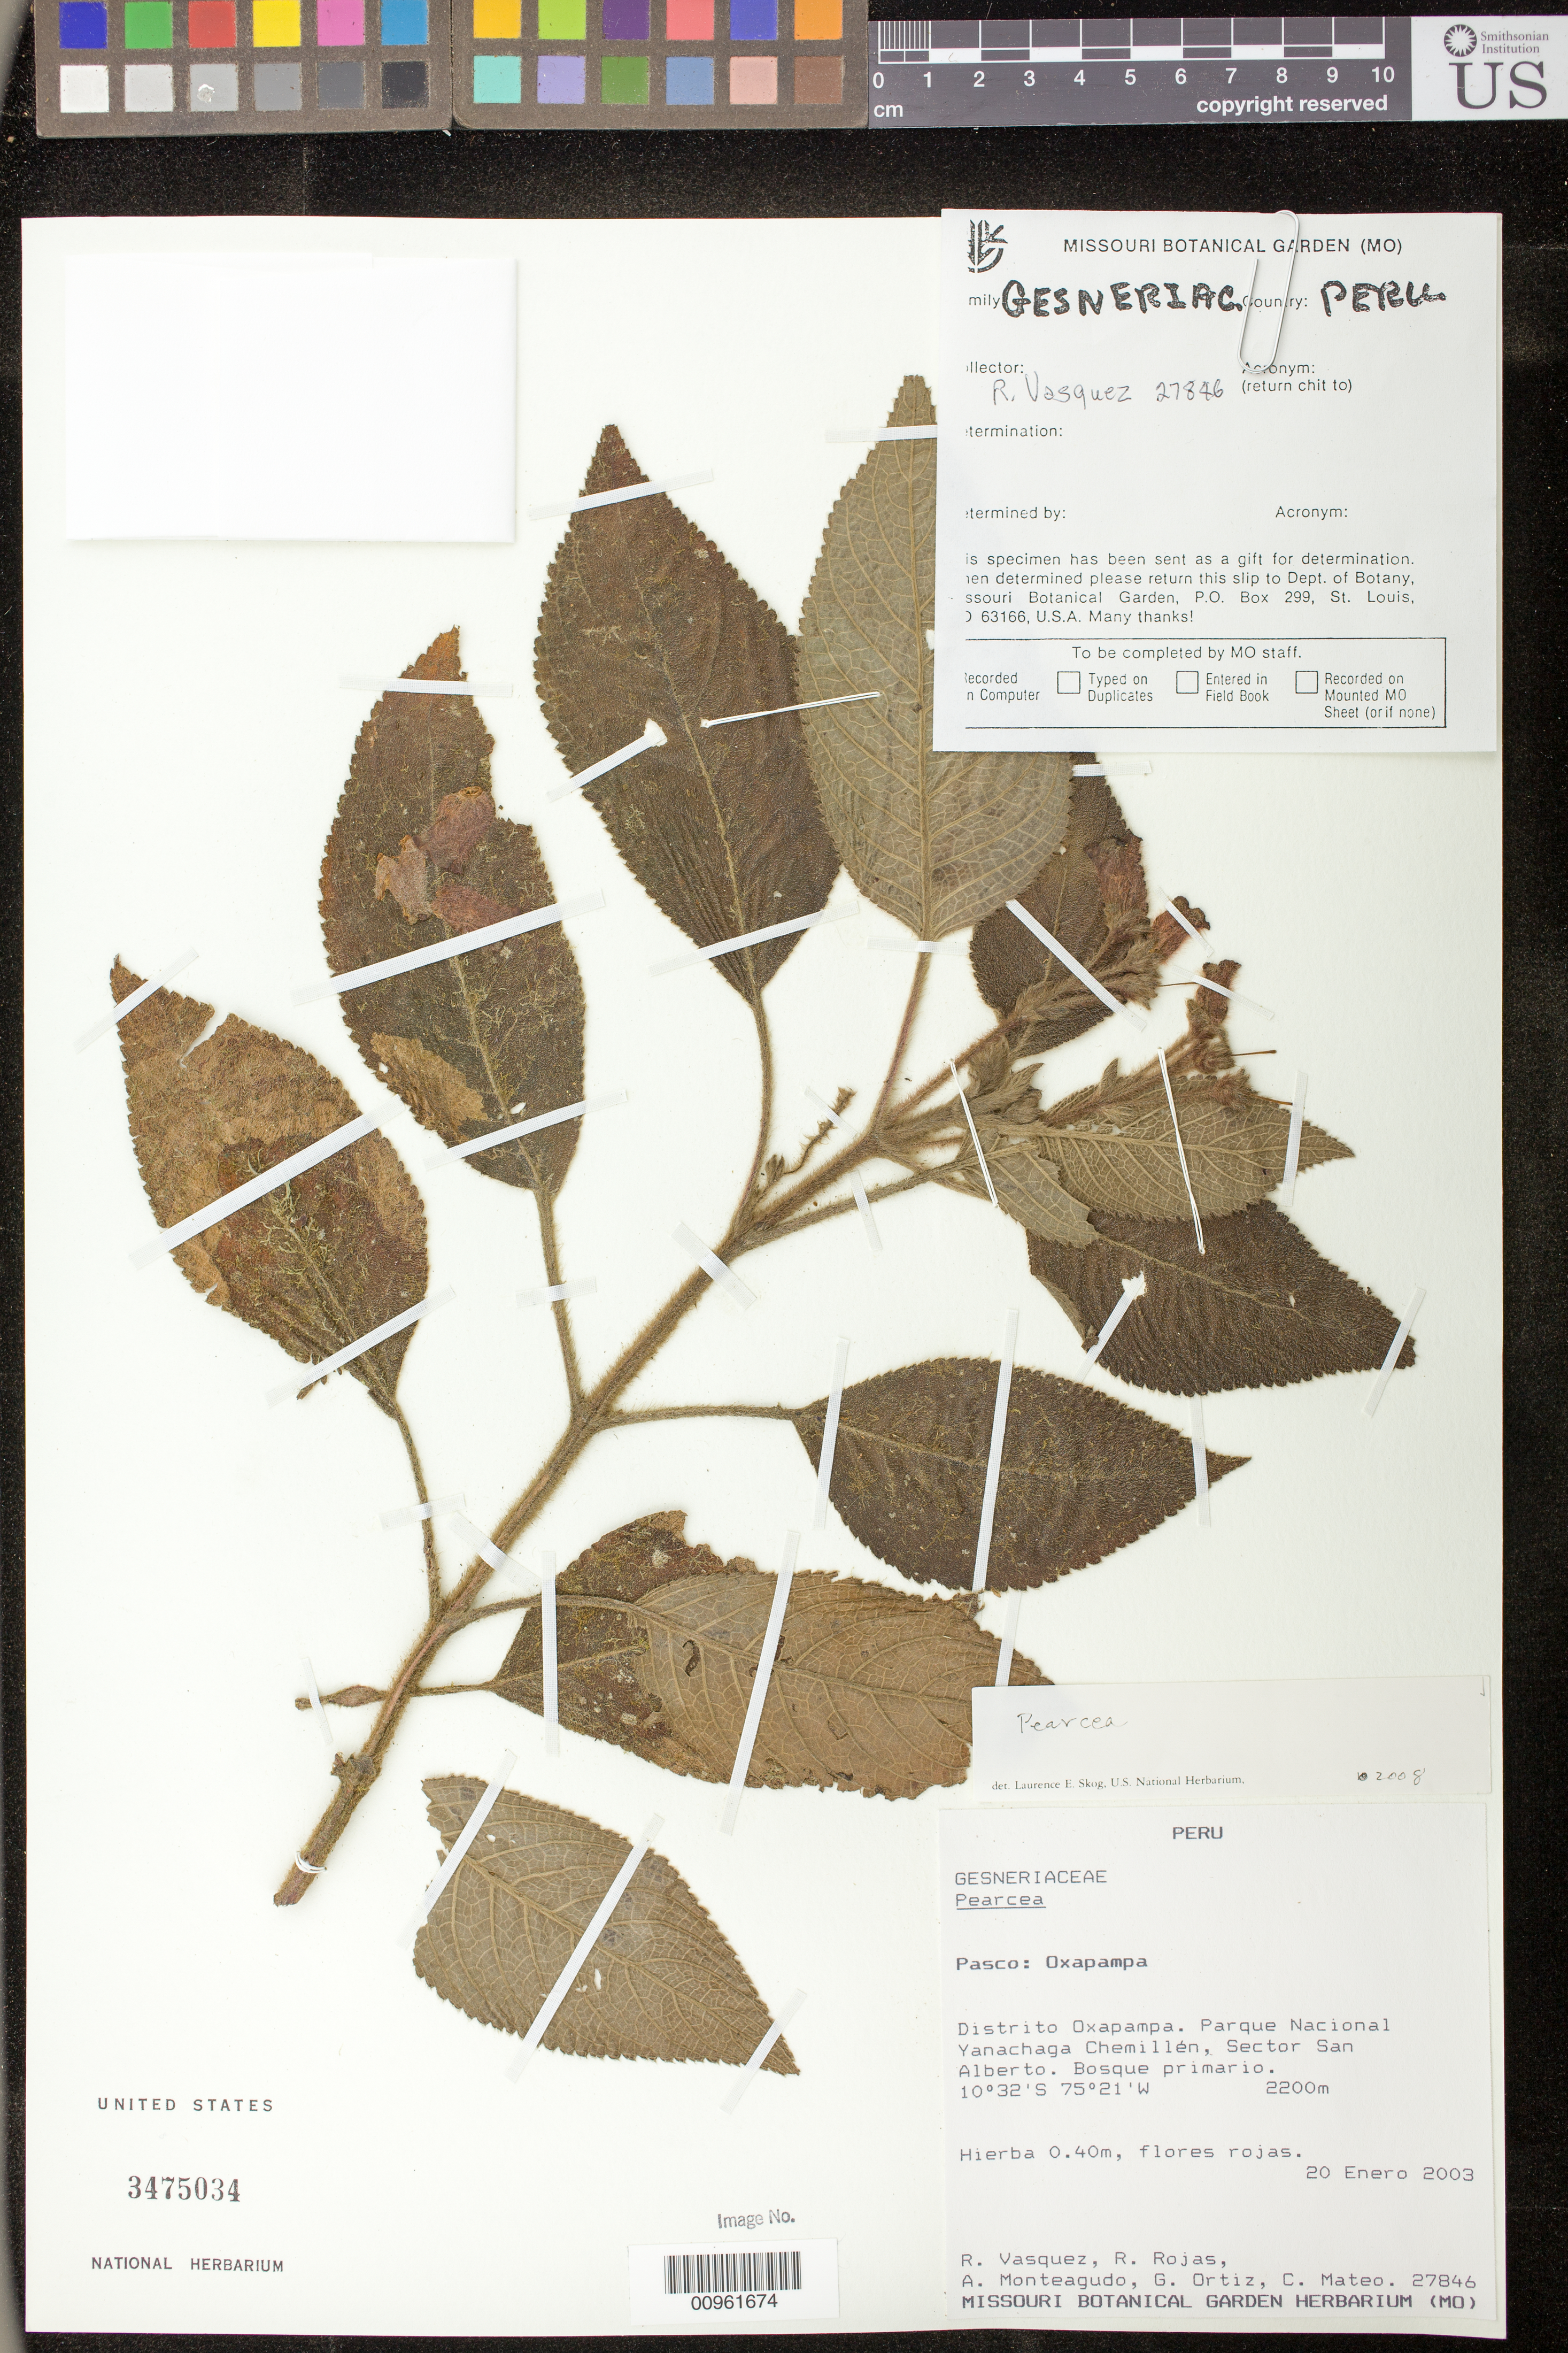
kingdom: Plantae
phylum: Tracheophyta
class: Magnoliopsida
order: Lamiales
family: Gesneriaceae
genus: Pearcea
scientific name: Pearcea sp.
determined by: Skog, Laurence E.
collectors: R. Vásquez, R. Rojas, A. Monteagudo, G. Ortiz & C. Mateo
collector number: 27846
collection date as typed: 20 Jan 2003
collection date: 2003-01-20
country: Peru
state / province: Pasco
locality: Pasco: Oxapampa. Distrito Oxapampa. Parque Nacional Yanachaga Chemillén, Sector San Alberto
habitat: Bosque primario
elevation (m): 2200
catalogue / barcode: US 3475034